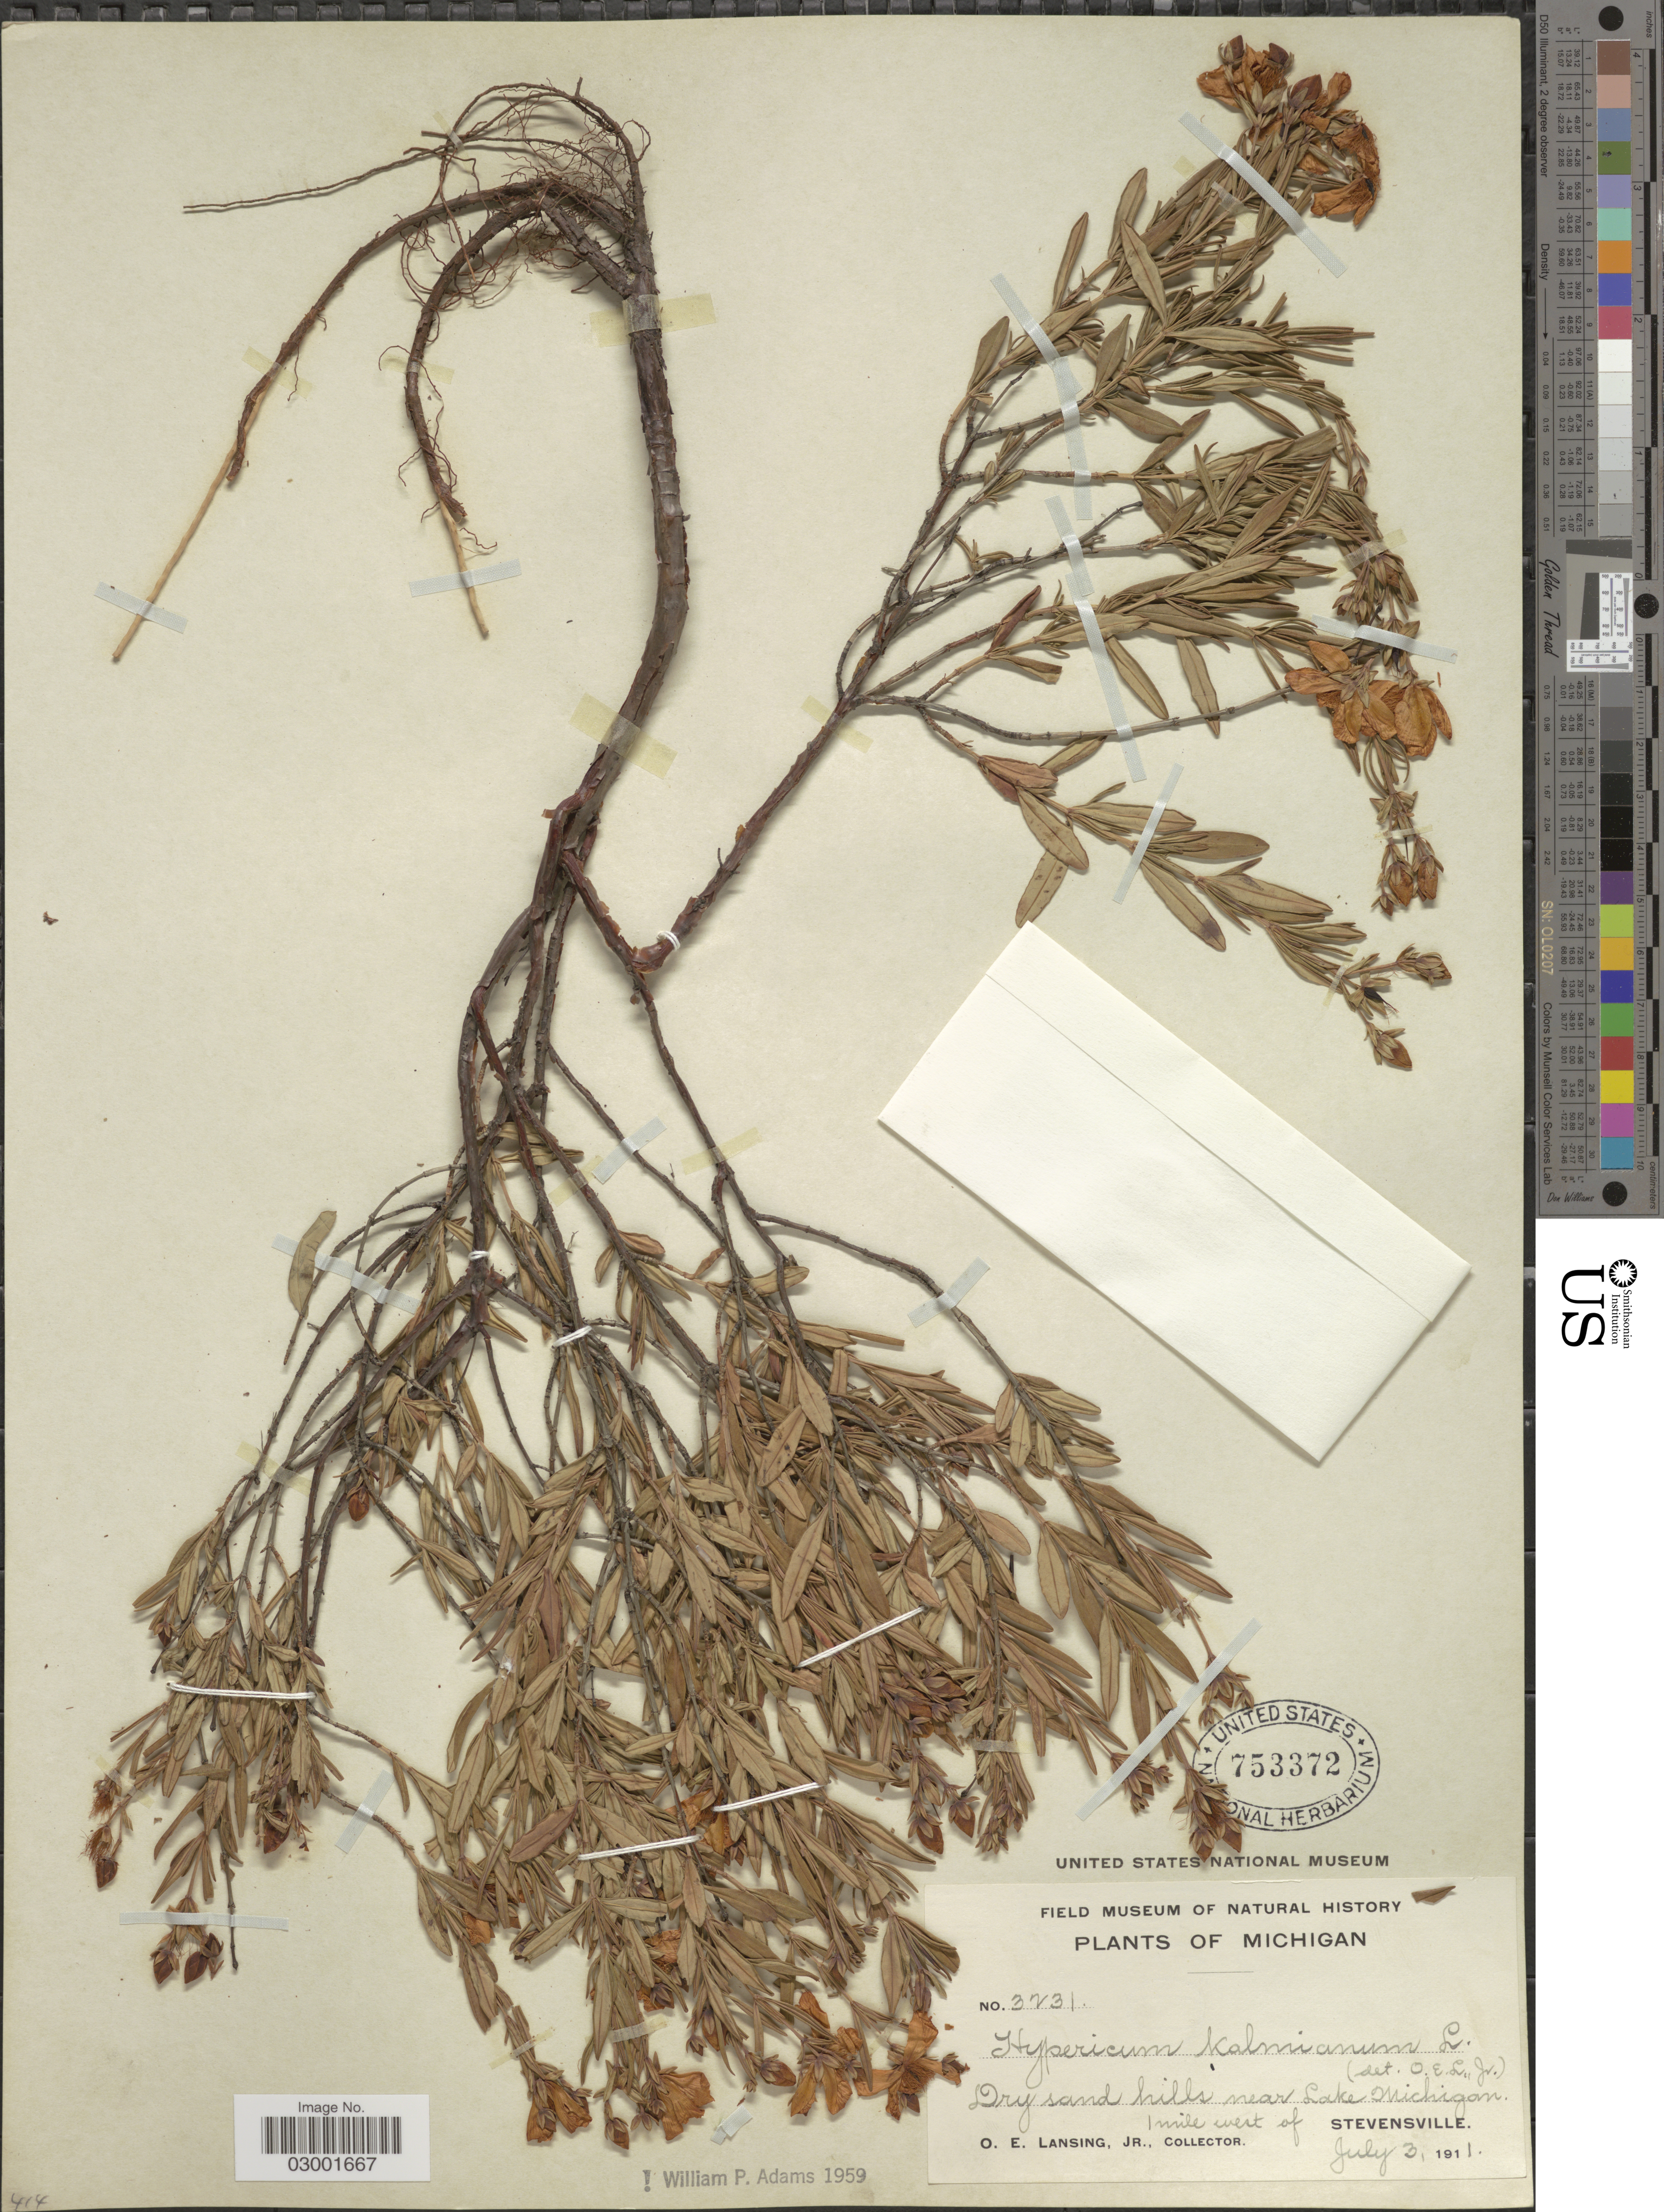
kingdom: Plantae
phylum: Tracheophyta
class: Magnoliopsida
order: Malpighiales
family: Hypericaceae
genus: Hypericum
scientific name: Hypericum kalmianum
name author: L.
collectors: O. Lansing Jr.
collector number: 3231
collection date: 1911-07-02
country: United States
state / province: Michigan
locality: Dry sand hills near Lake Michigan. 1 mile west of Stevensville.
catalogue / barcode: US 753372